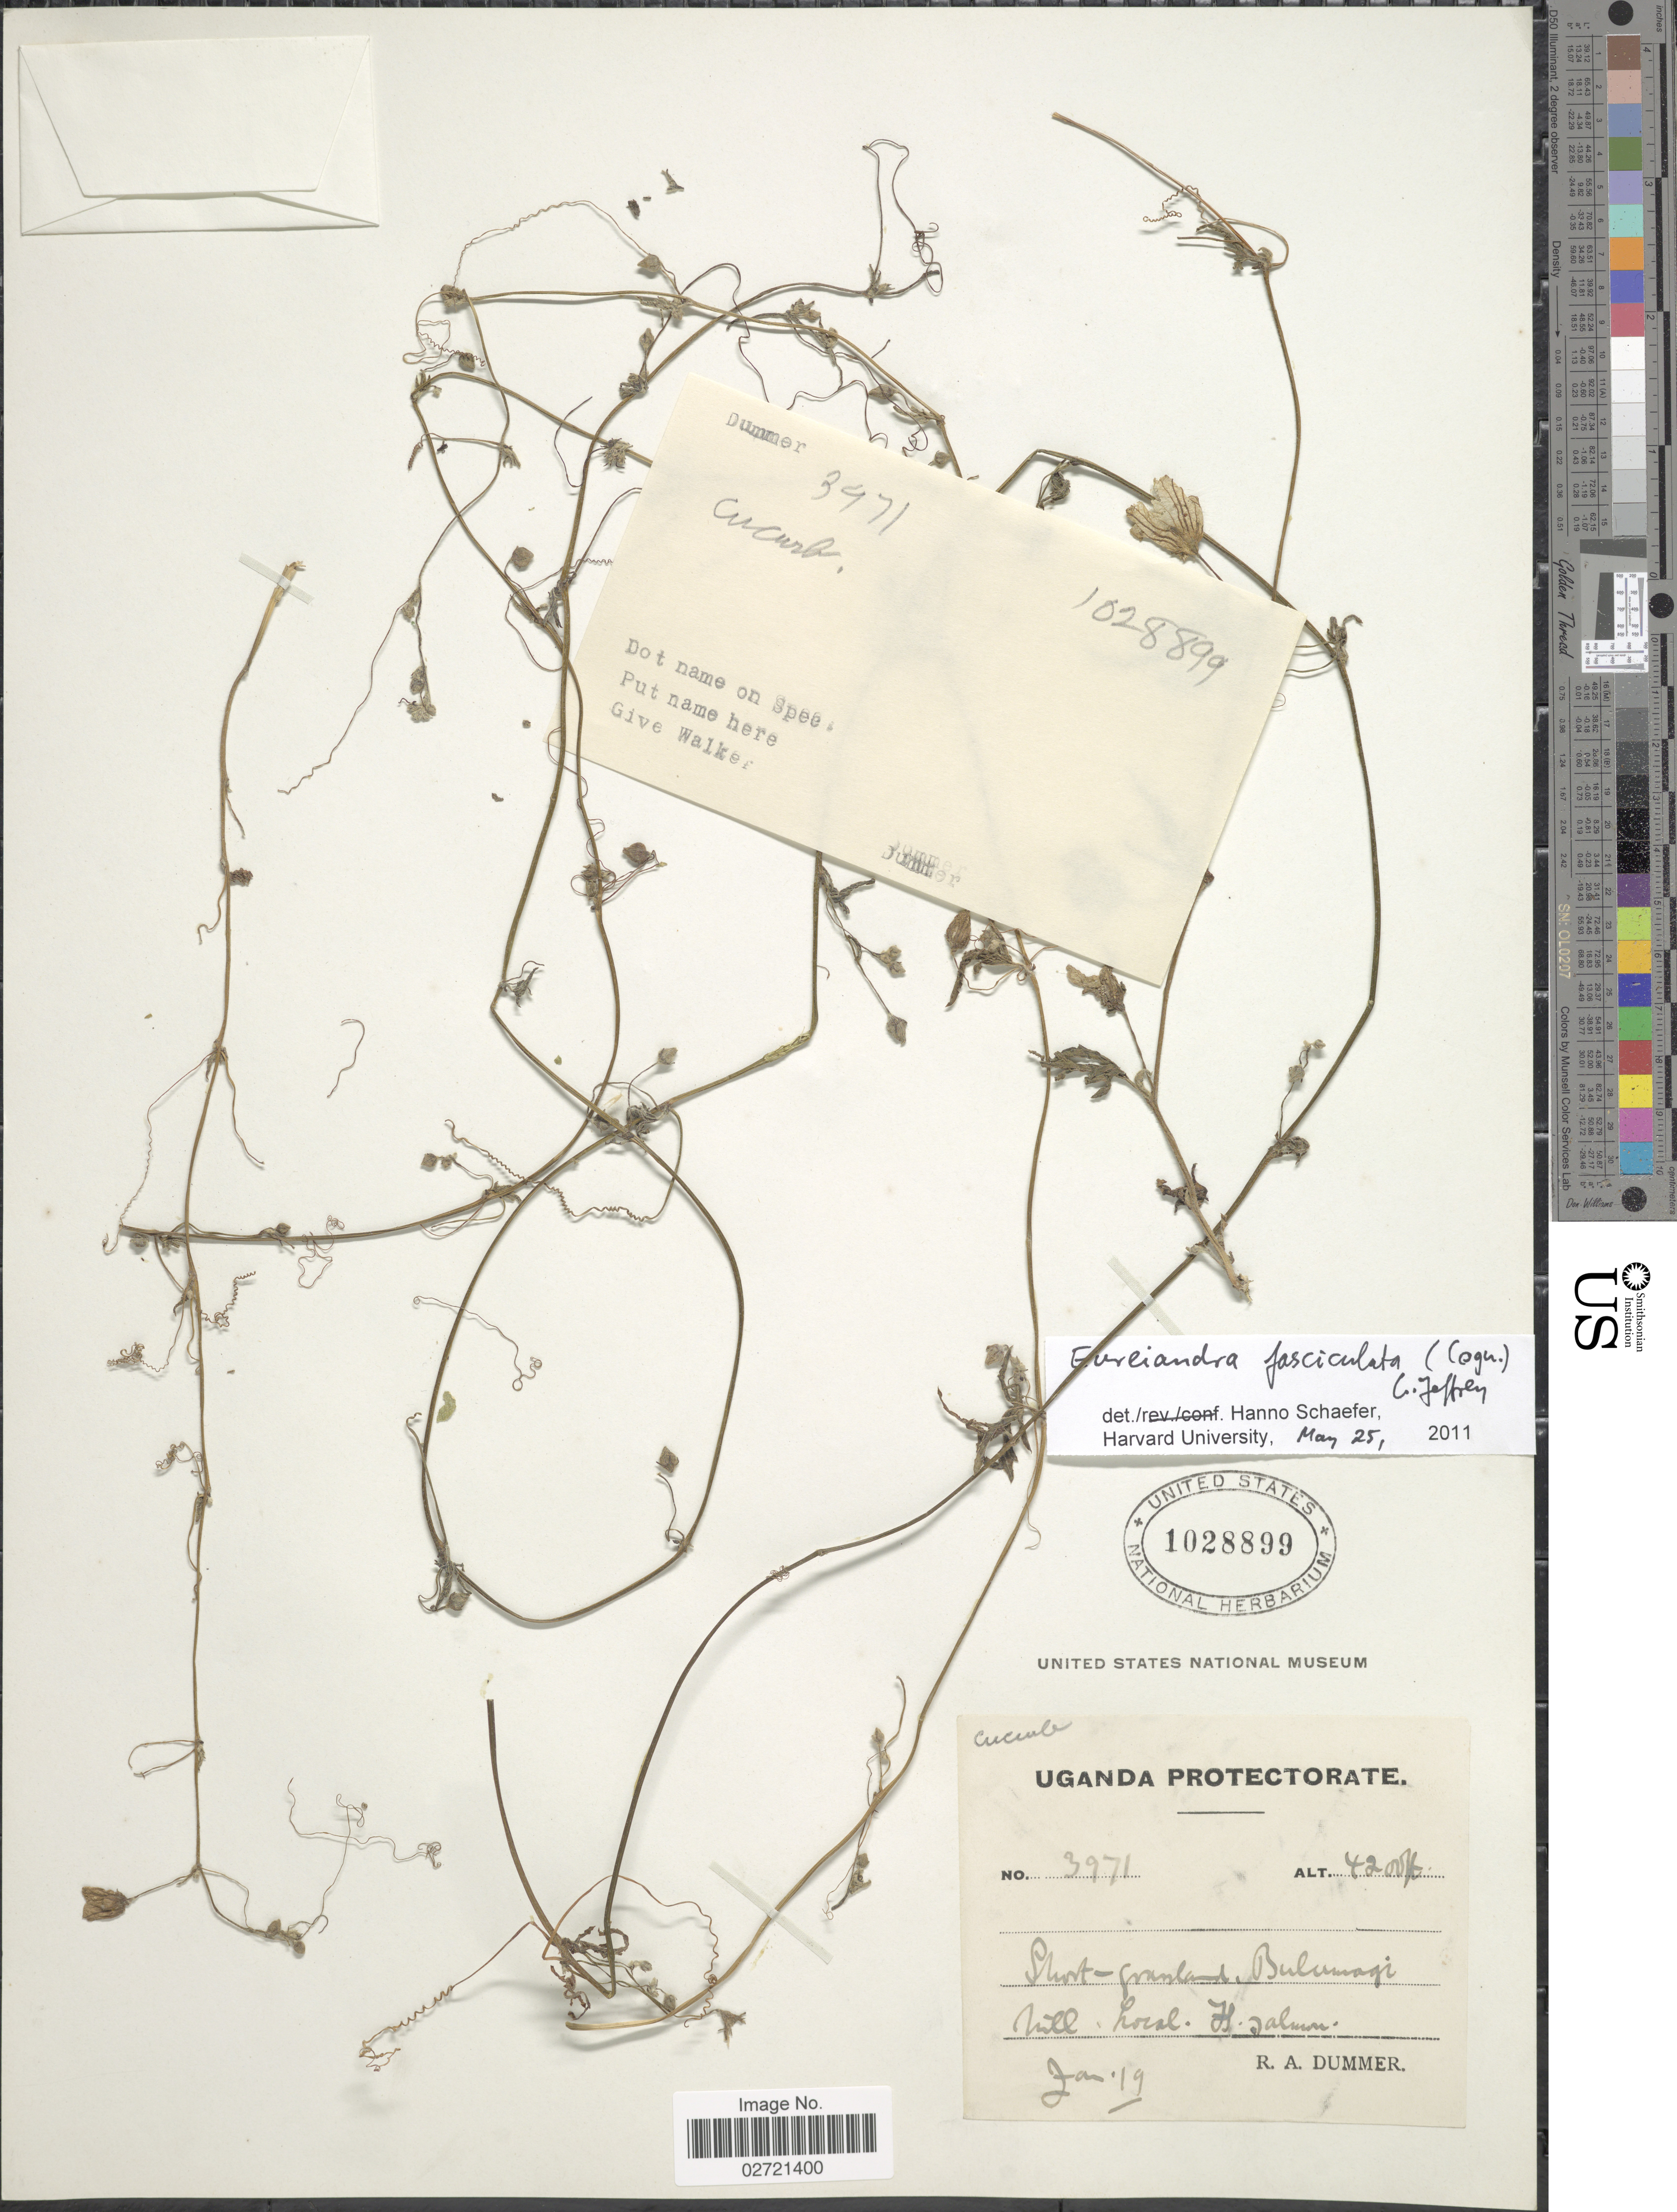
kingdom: Plantae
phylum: Tracheophyta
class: Magnoliopsida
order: Cucurbitales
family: Cucurbitaceae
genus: Eureiandra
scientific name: Eureiandra fasciculata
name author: C. Jeffrey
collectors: R. Dümmer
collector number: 3971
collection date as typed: Transcribed d/m/y: /1/19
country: Uganda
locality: Uganda Protectorate, Bulumagi Hill.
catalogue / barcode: US 1028899